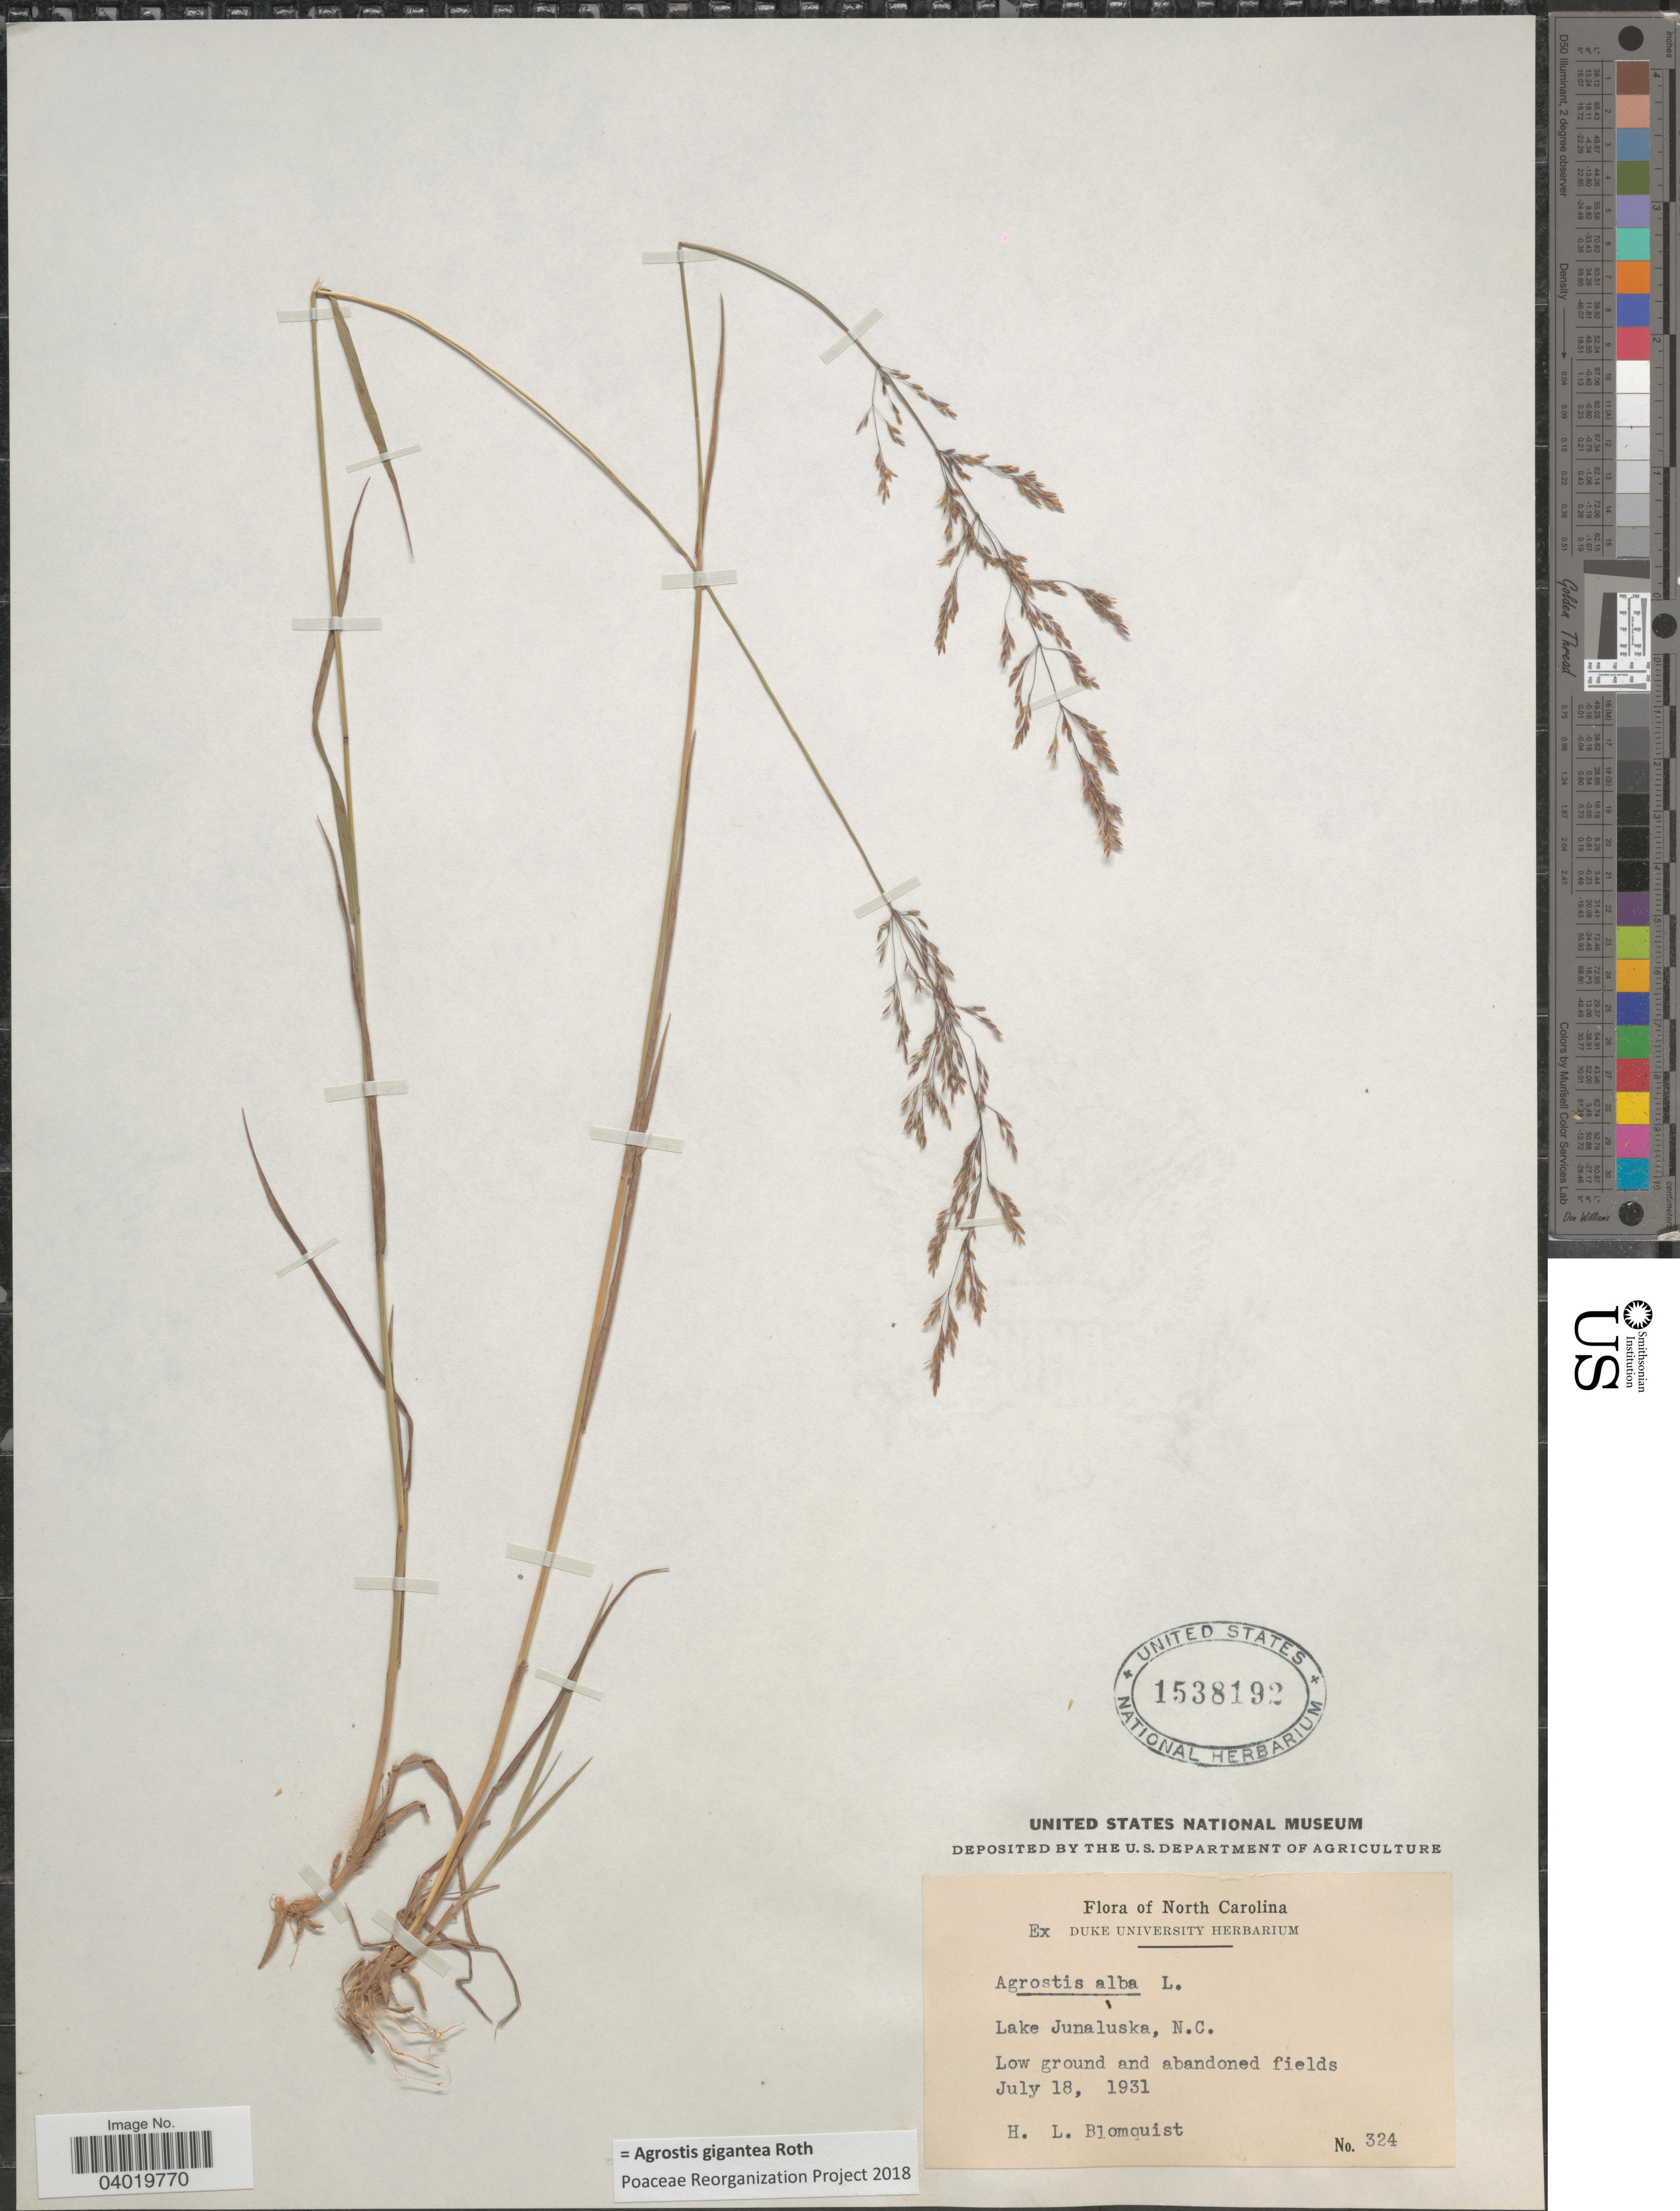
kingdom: Plantae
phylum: Tracheophyta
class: Liliopsida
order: Poales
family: Poaceae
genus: Agrostis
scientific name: Agrostis gigantea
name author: Roth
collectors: H. Blomquist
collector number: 324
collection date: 1931-07-18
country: United States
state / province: North Carolina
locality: Lake Junaluska.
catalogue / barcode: US 1538192